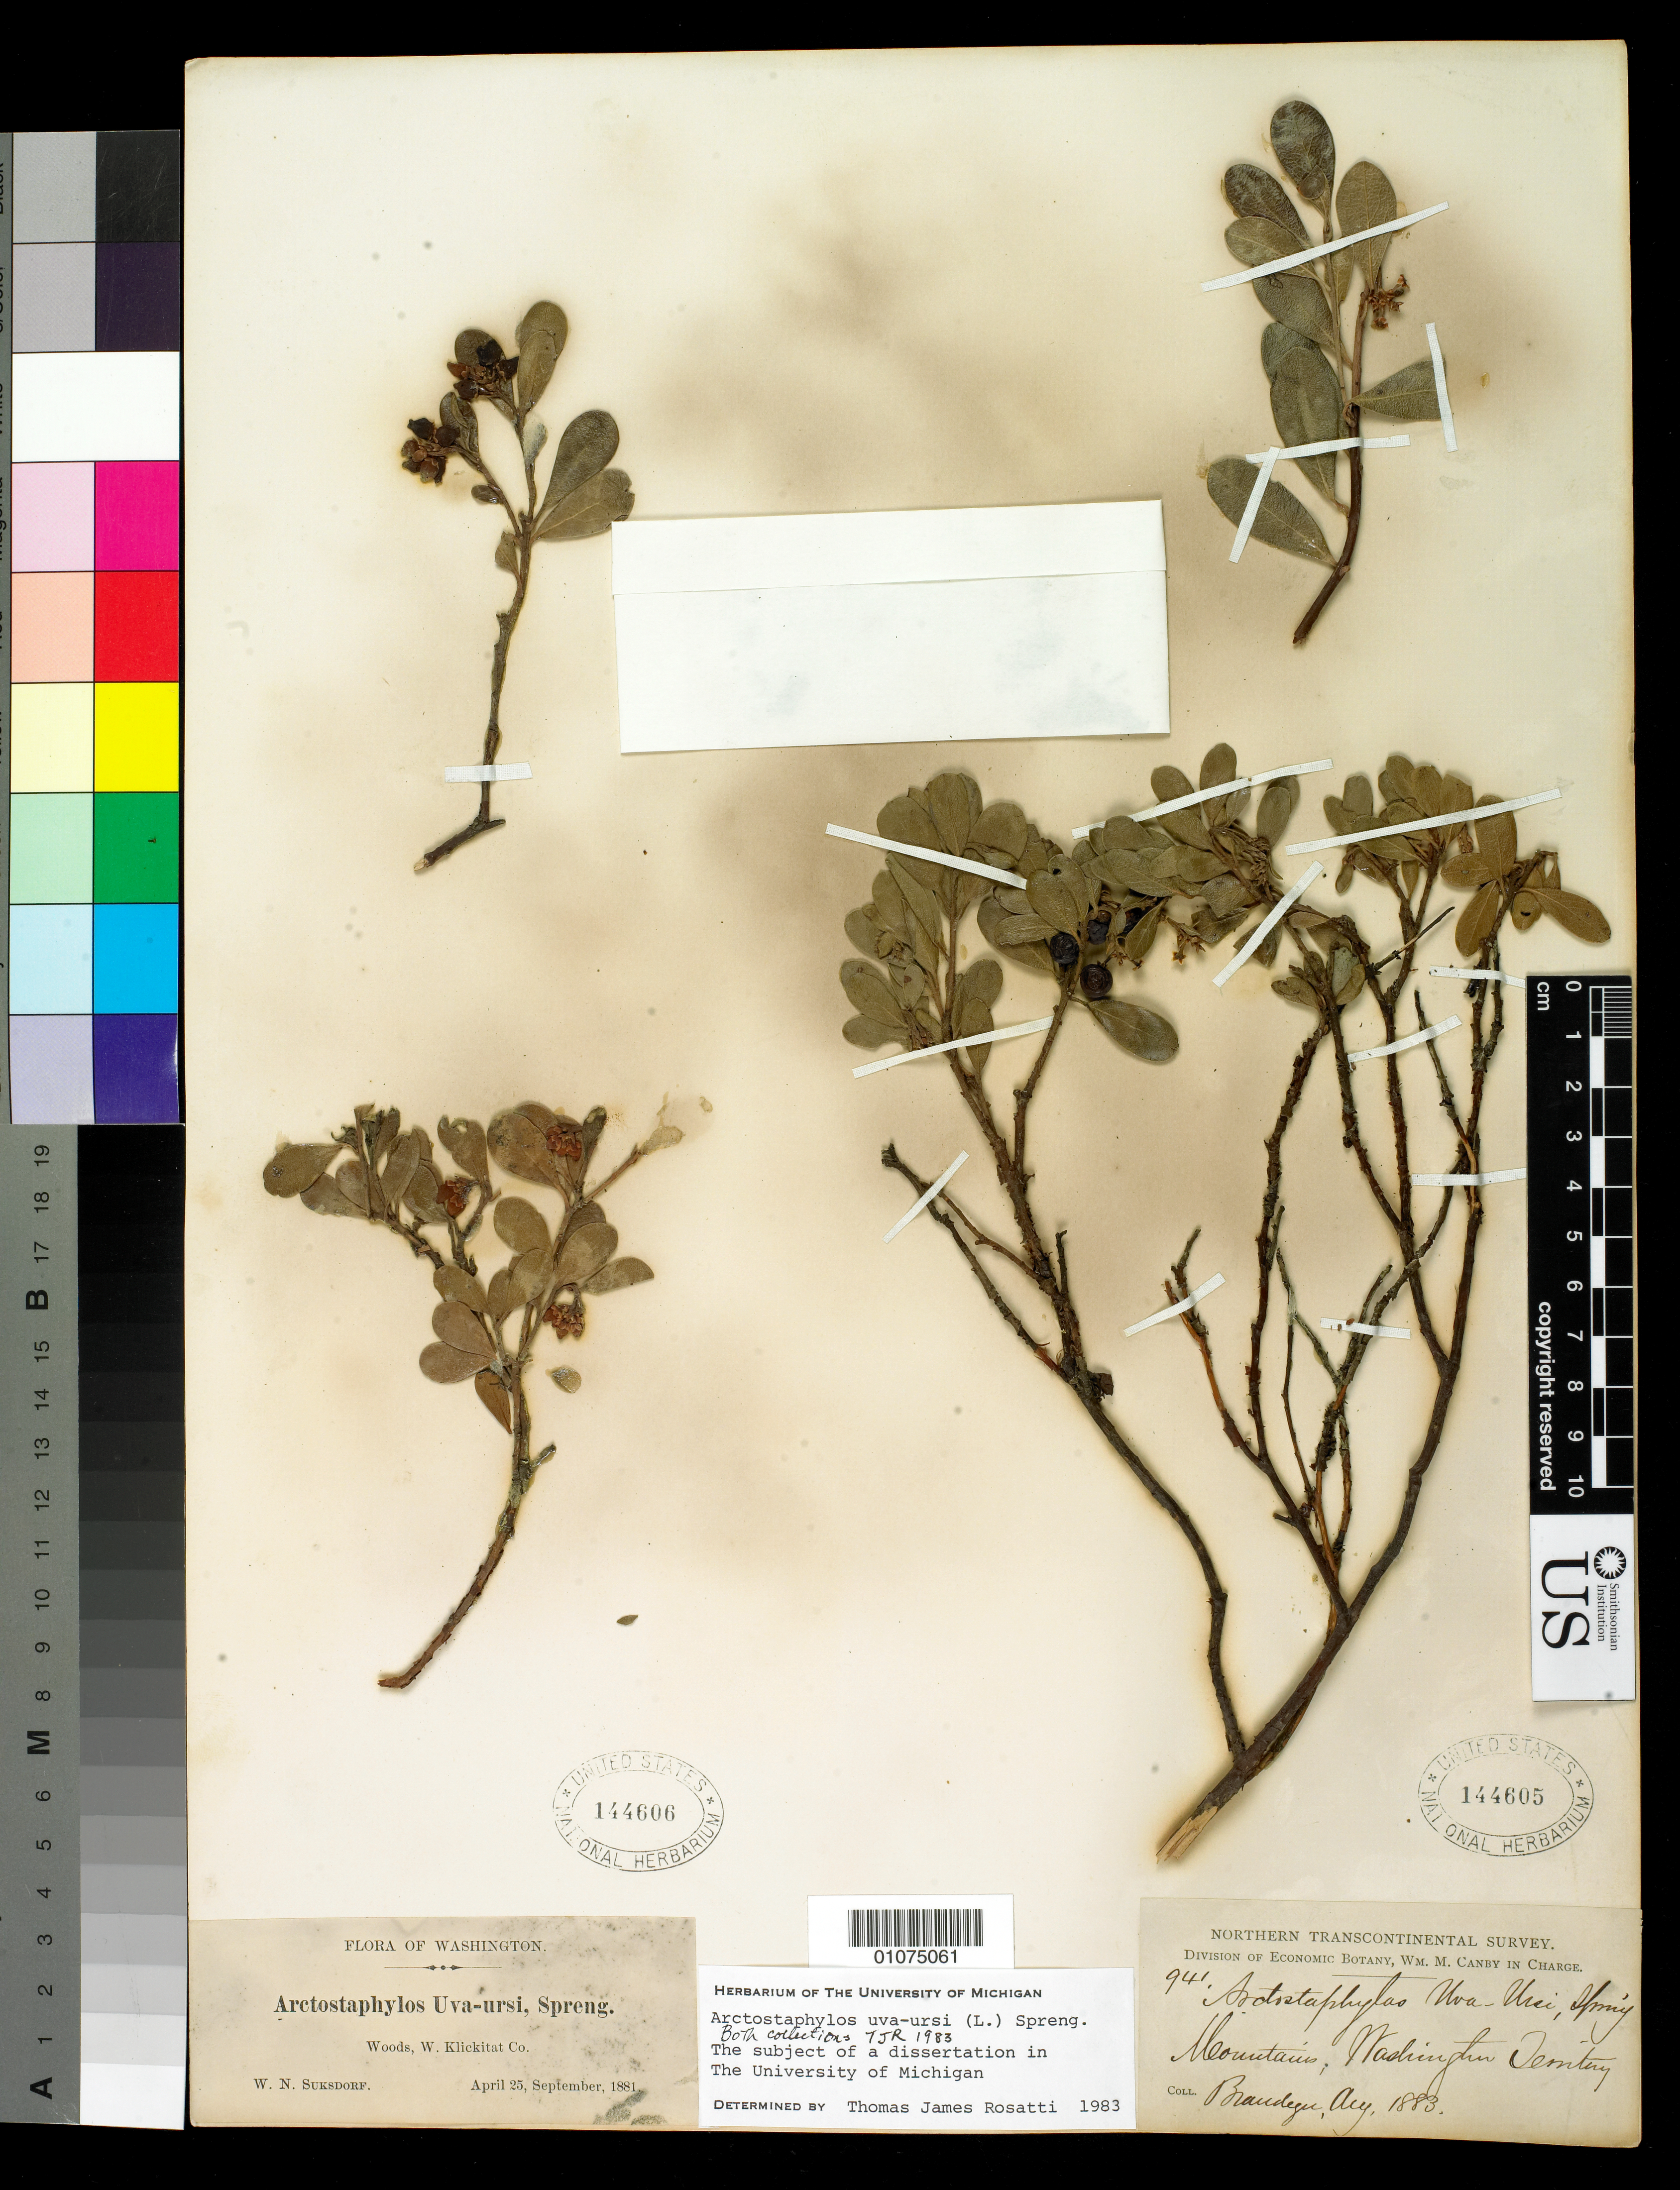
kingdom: Plantae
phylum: Tracheophyta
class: Magnoliopsida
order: Ericales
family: Ericaceae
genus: Arctostaphylos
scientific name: Arctostaphylos uva-ursi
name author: (L.) Spreng.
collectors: -- Brandegee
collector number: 941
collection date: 1883-08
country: United States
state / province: Washington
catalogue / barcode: US 144605